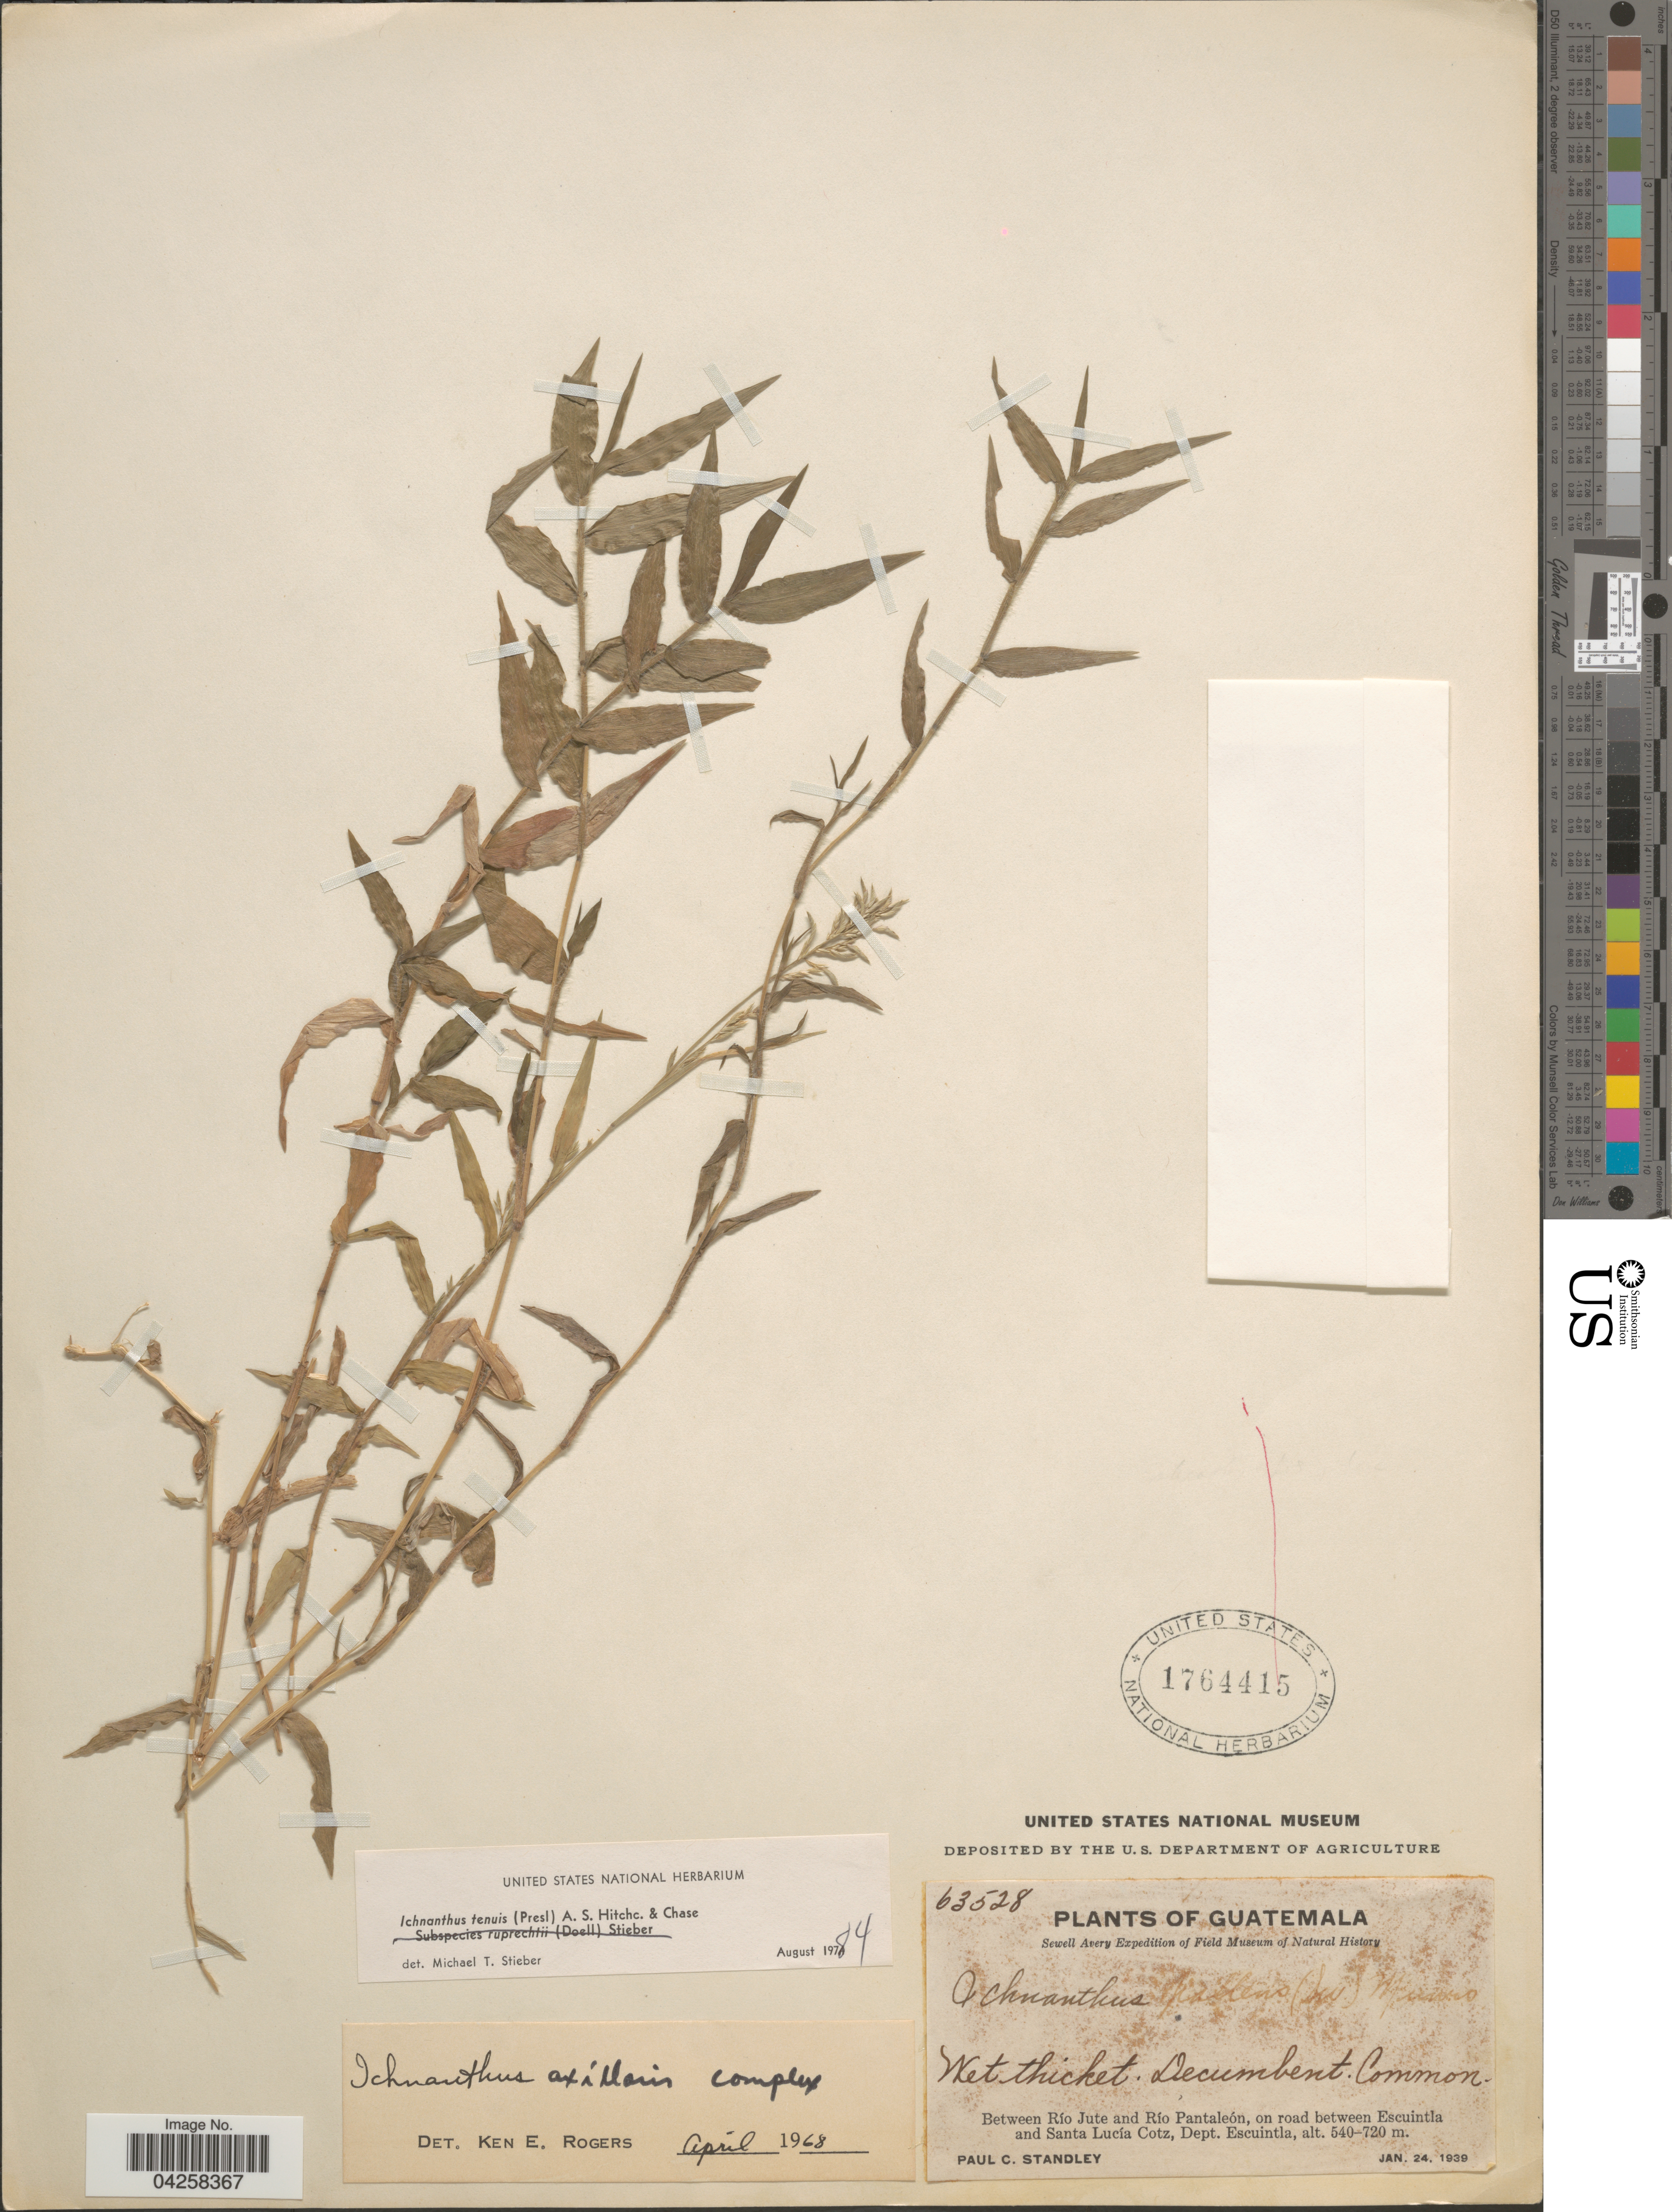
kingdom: Plantae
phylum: Tracheophyta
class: Liliopsida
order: Poales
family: Poaceae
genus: Ichnanthus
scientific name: Ichnanthus tenuis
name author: (J. Presl) Hitchc. & Chase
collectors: P. C. Standley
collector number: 63528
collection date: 1939-01-24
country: Guatemala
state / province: Escuintla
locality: Sewell Avery Expedition of Field Museum of Natural History. Wet thicket. Between Río Jute and Río Pantaleón, on road between Escuintla and Santa Lucía Cotz, Dept. Escuintla.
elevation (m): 540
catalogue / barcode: US 1764415